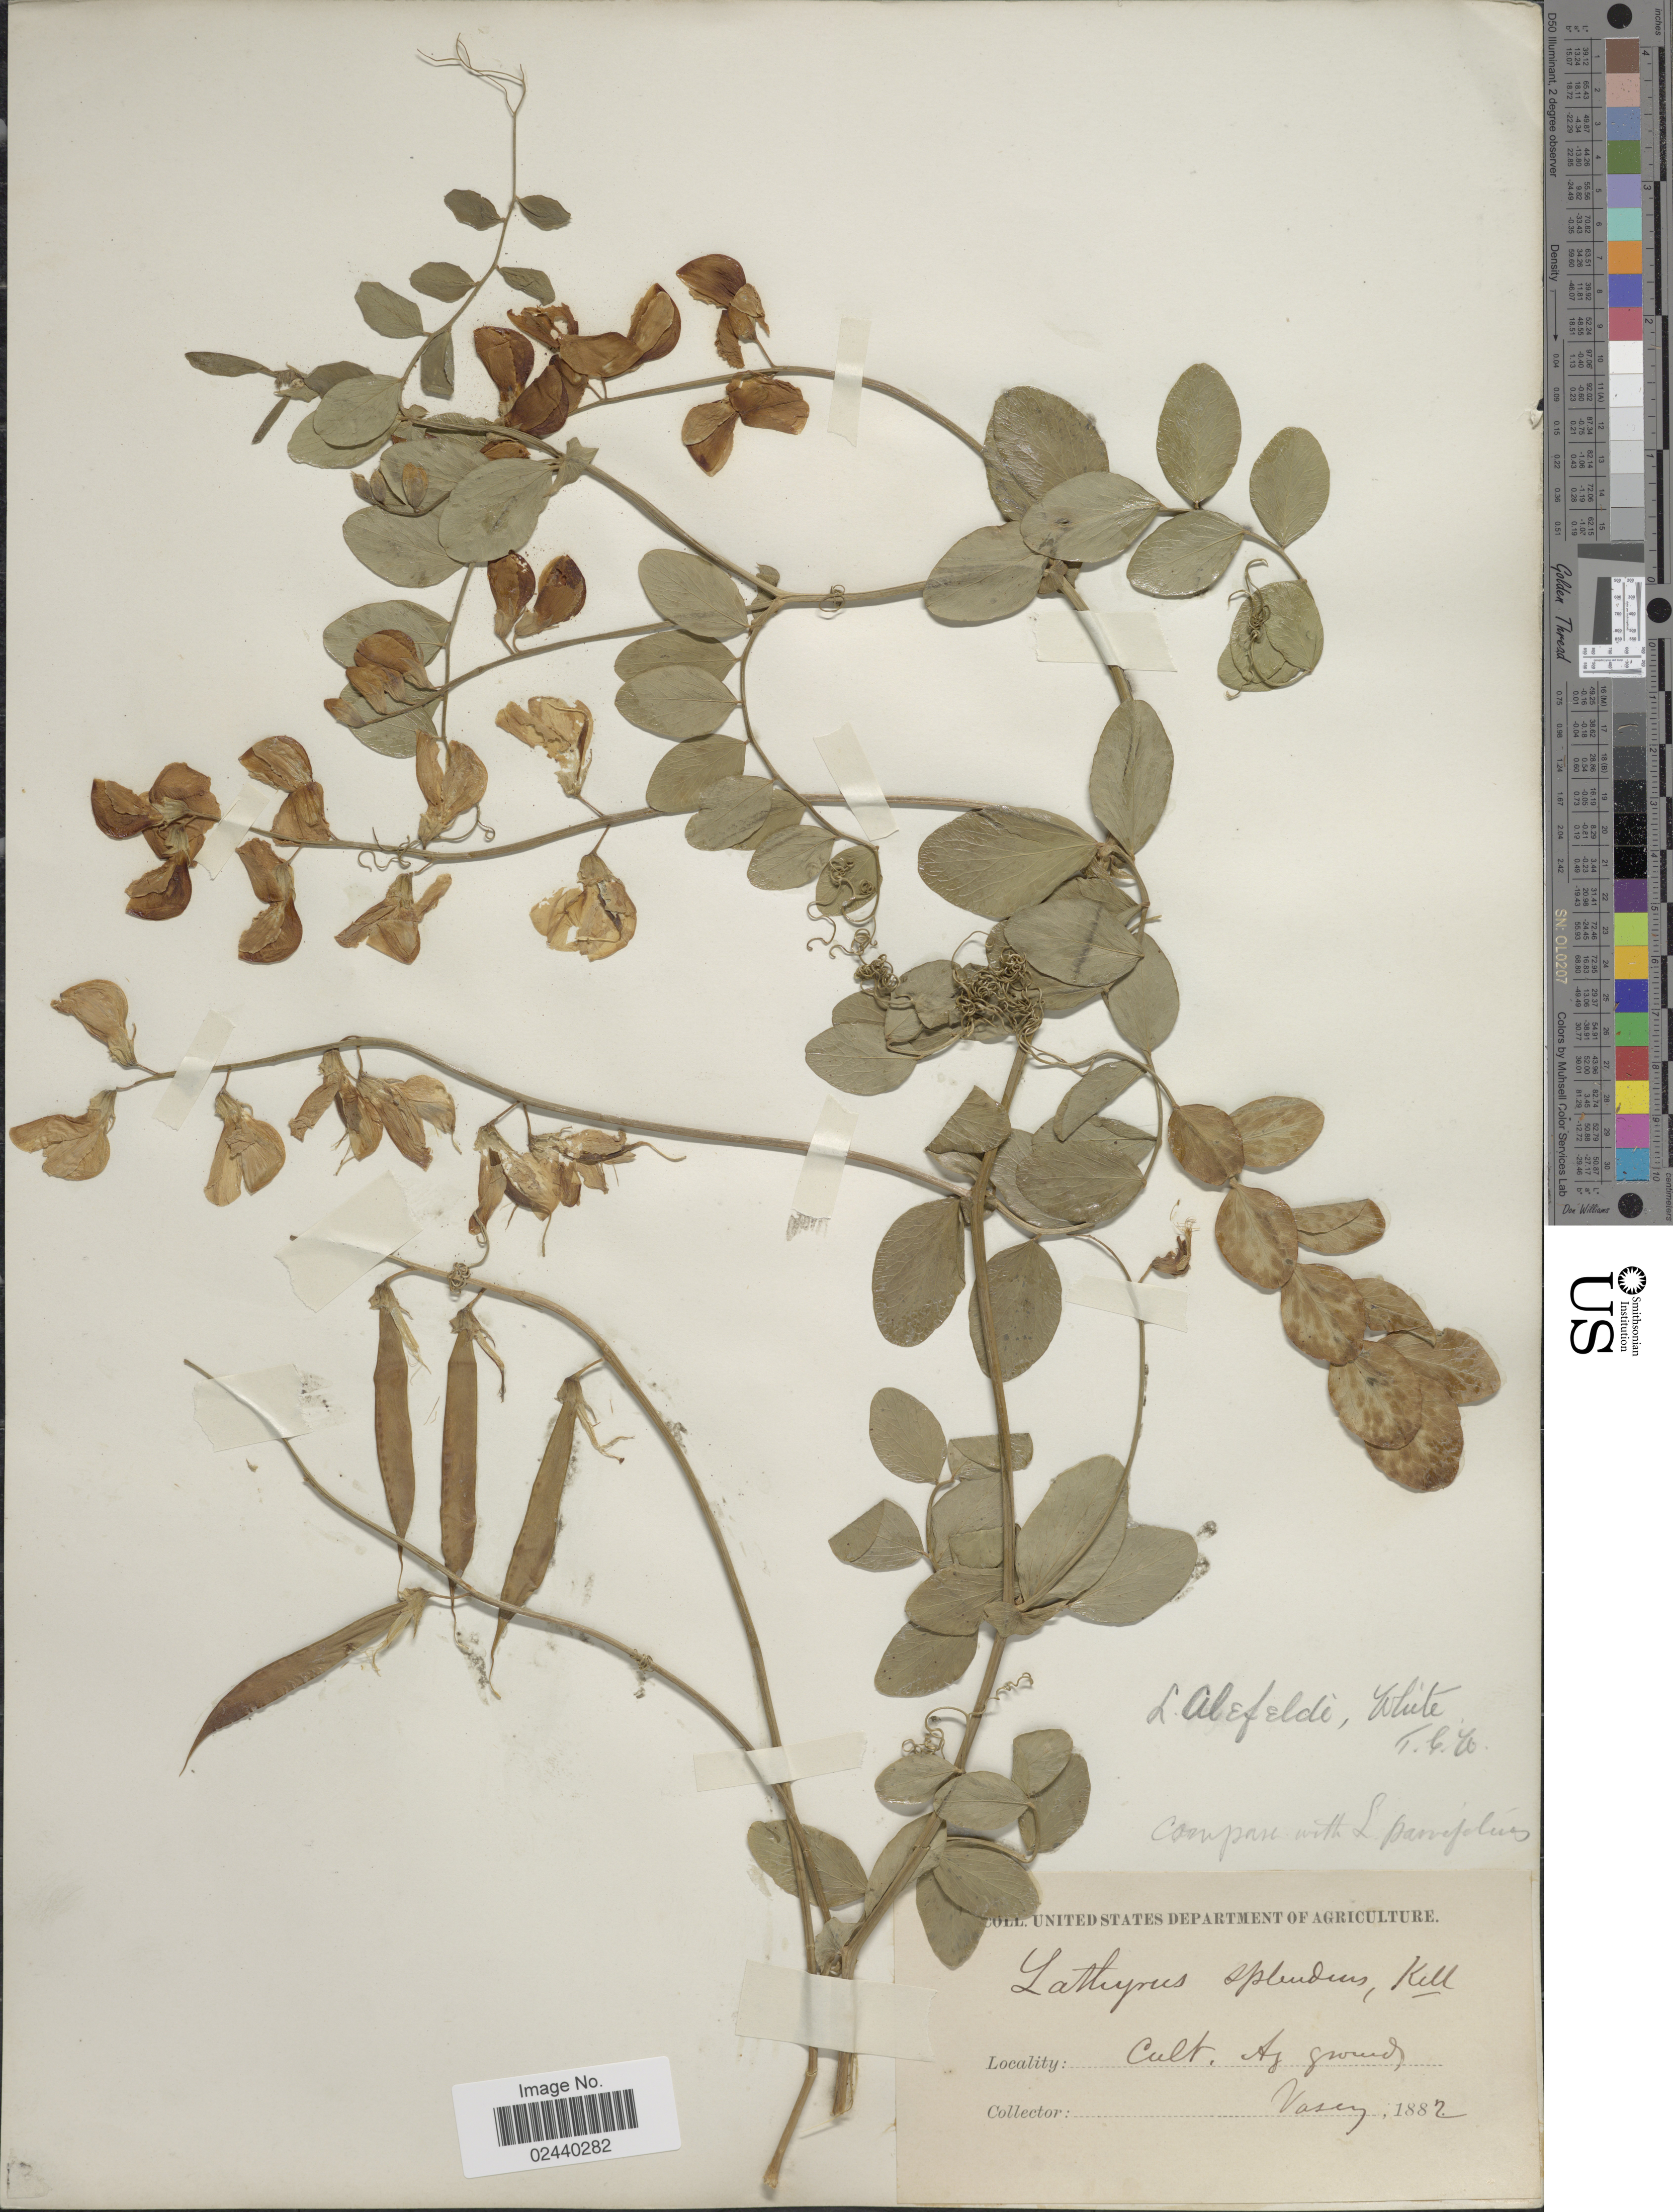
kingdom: Plantae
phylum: Tracheophyta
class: Magnoliopsida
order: Fabales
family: Fabaceae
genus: Lathyrus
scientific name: Lathyrus alefeldii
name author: T.G. White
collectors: Vasey, --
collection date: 1882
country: United States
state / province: District of Columbia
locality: Cult. Ag grounds. [U.S. Department of Agriculture]